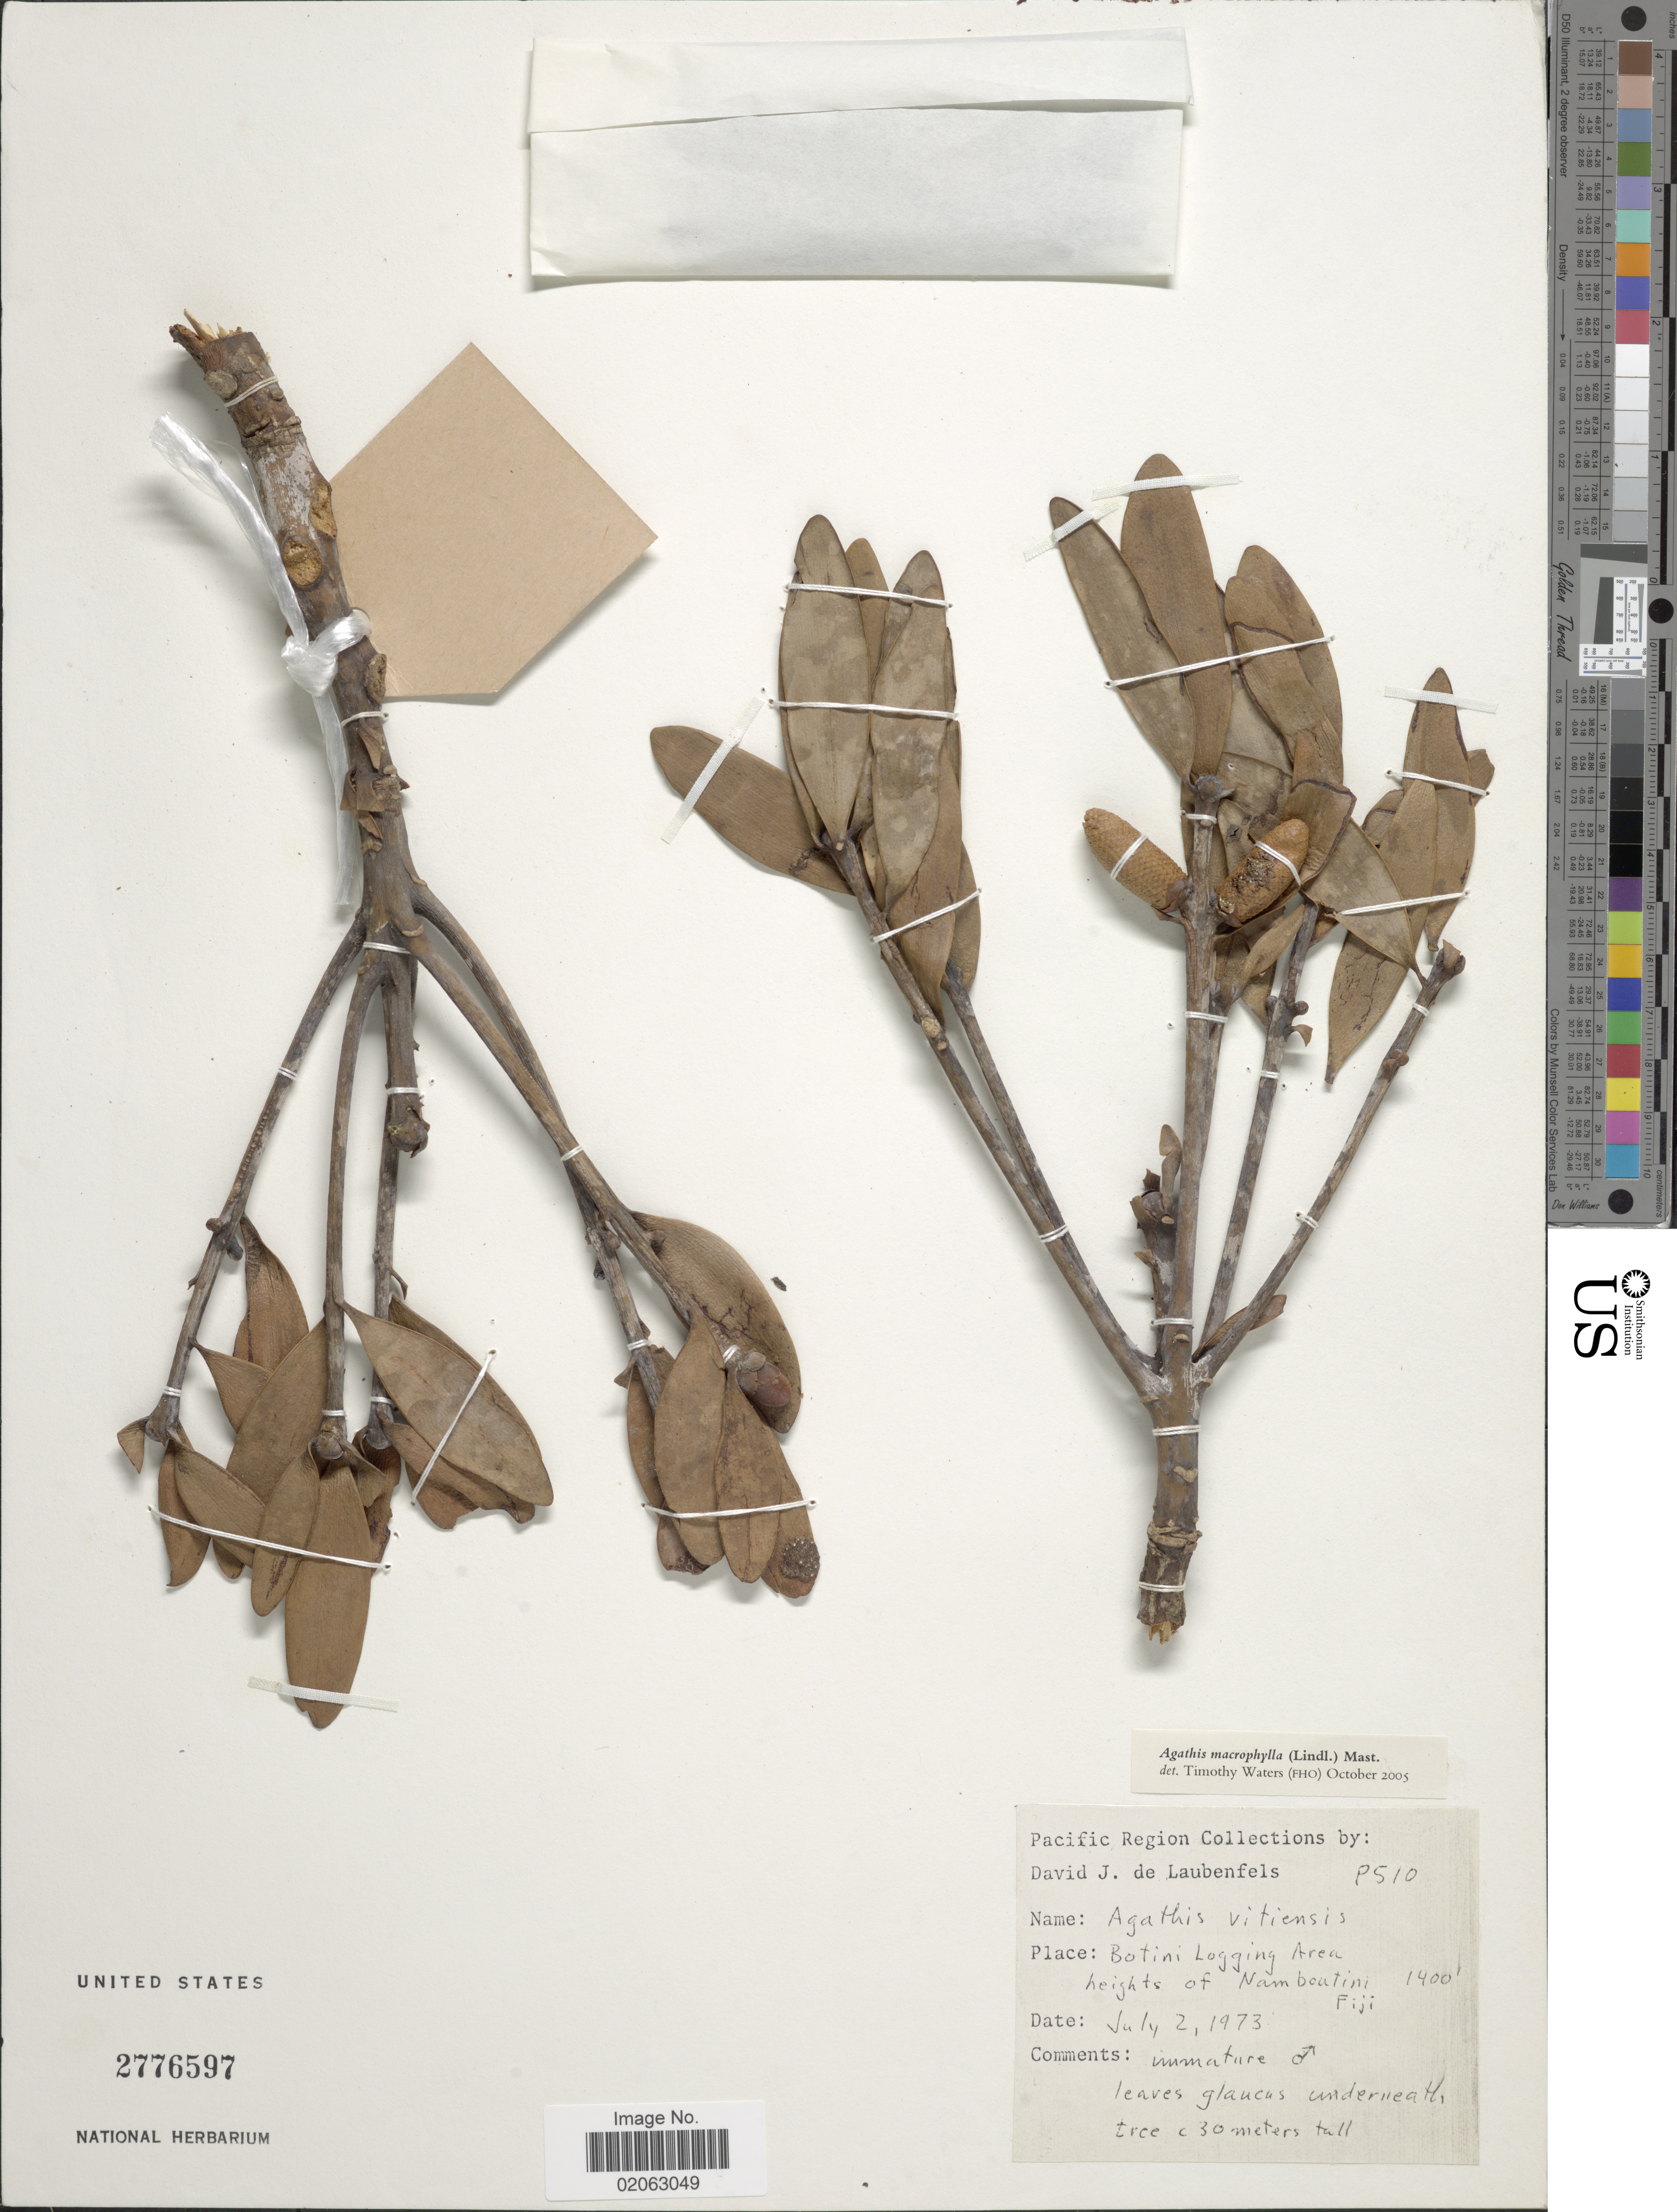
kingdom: Plantae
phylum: Tracheophyta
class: Pinopsida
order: Pinales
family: Araucariaceae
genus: Agathis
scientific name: Agathis macrophylla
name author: (Lindl.) Mast.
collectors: D. J. de Laubenfels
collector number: P510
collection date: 1973-07-02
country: Fiji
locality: Pacific Region, Botini Logging Area Heights of Nambeatini, Fiji. [interpreted]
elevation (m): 427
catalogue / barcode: US 2776597